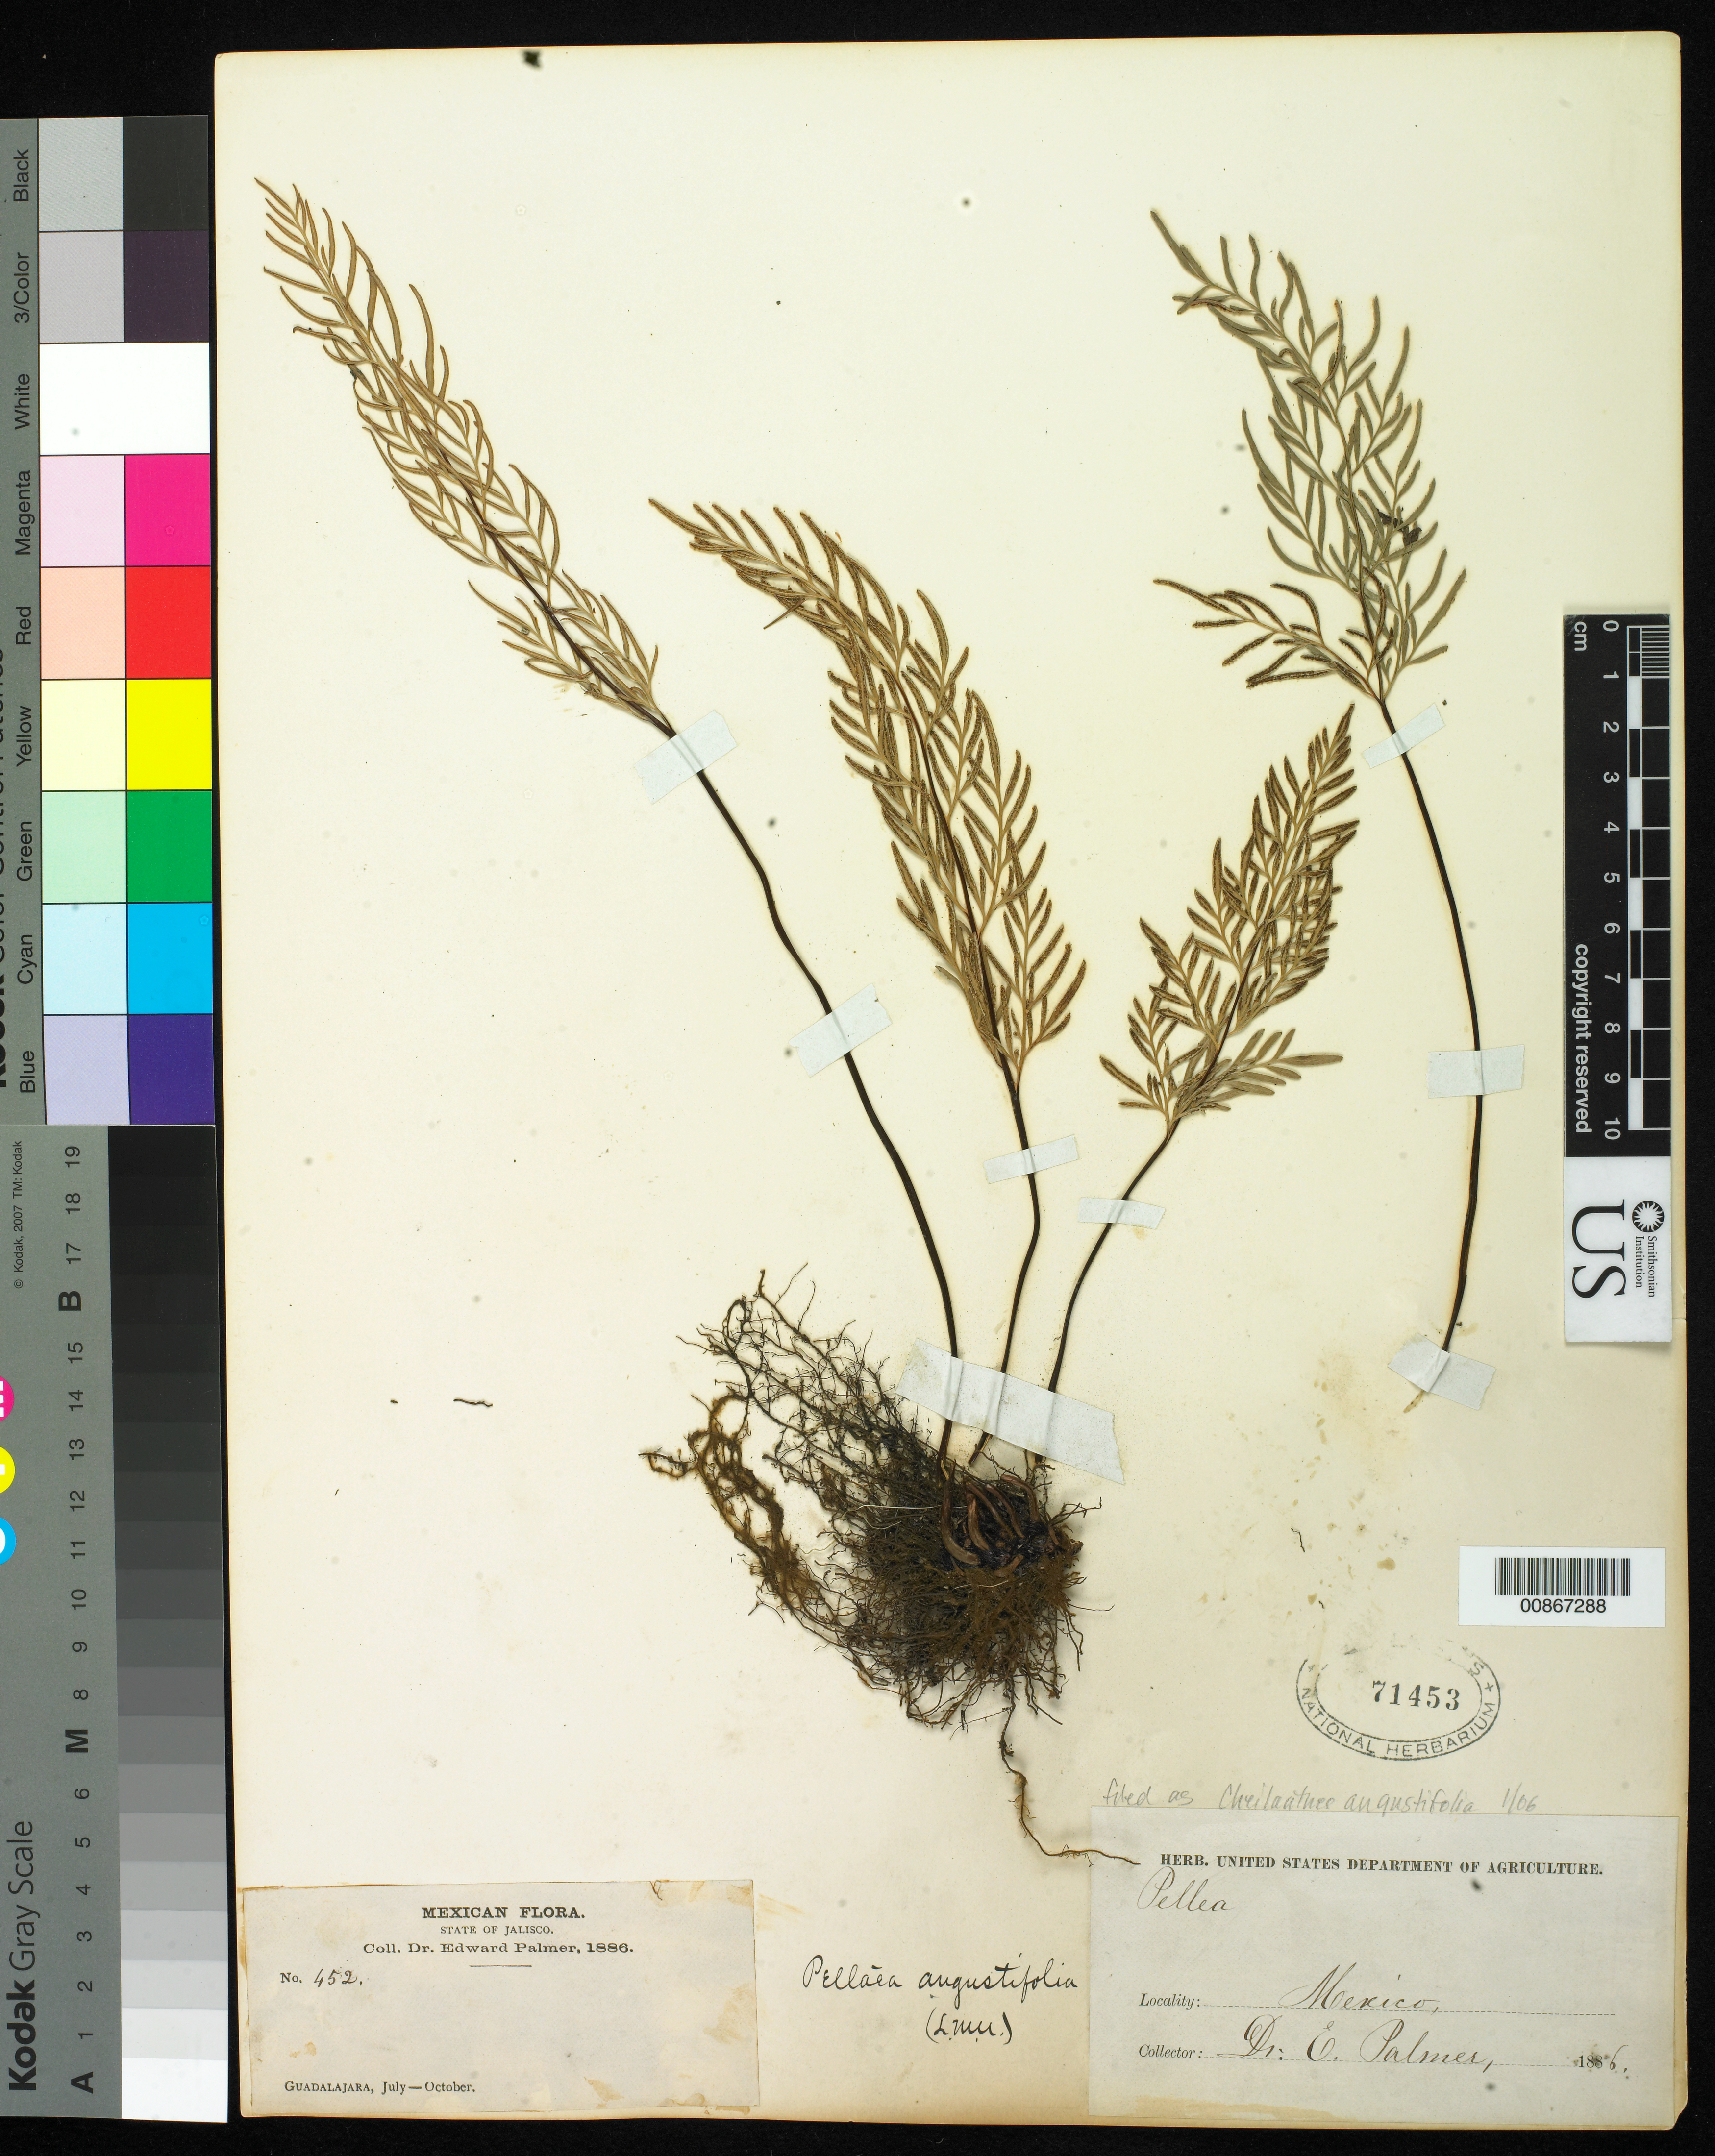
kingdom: Plantae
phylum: Tracheophyta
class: Polypodiopsida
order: Polypodiales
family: Pteridaceae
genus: Gaga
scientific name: Gaga angustifolia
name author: (Kunth) Fay W. Li & Windham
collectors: E. Palmer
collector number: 452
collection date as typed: Jul 1886 to -- Oct 1886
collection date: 1886-07/1886-10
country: Mexico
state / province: Jalisco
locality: Guadalajara, Jalisco.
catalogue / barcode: US 71453